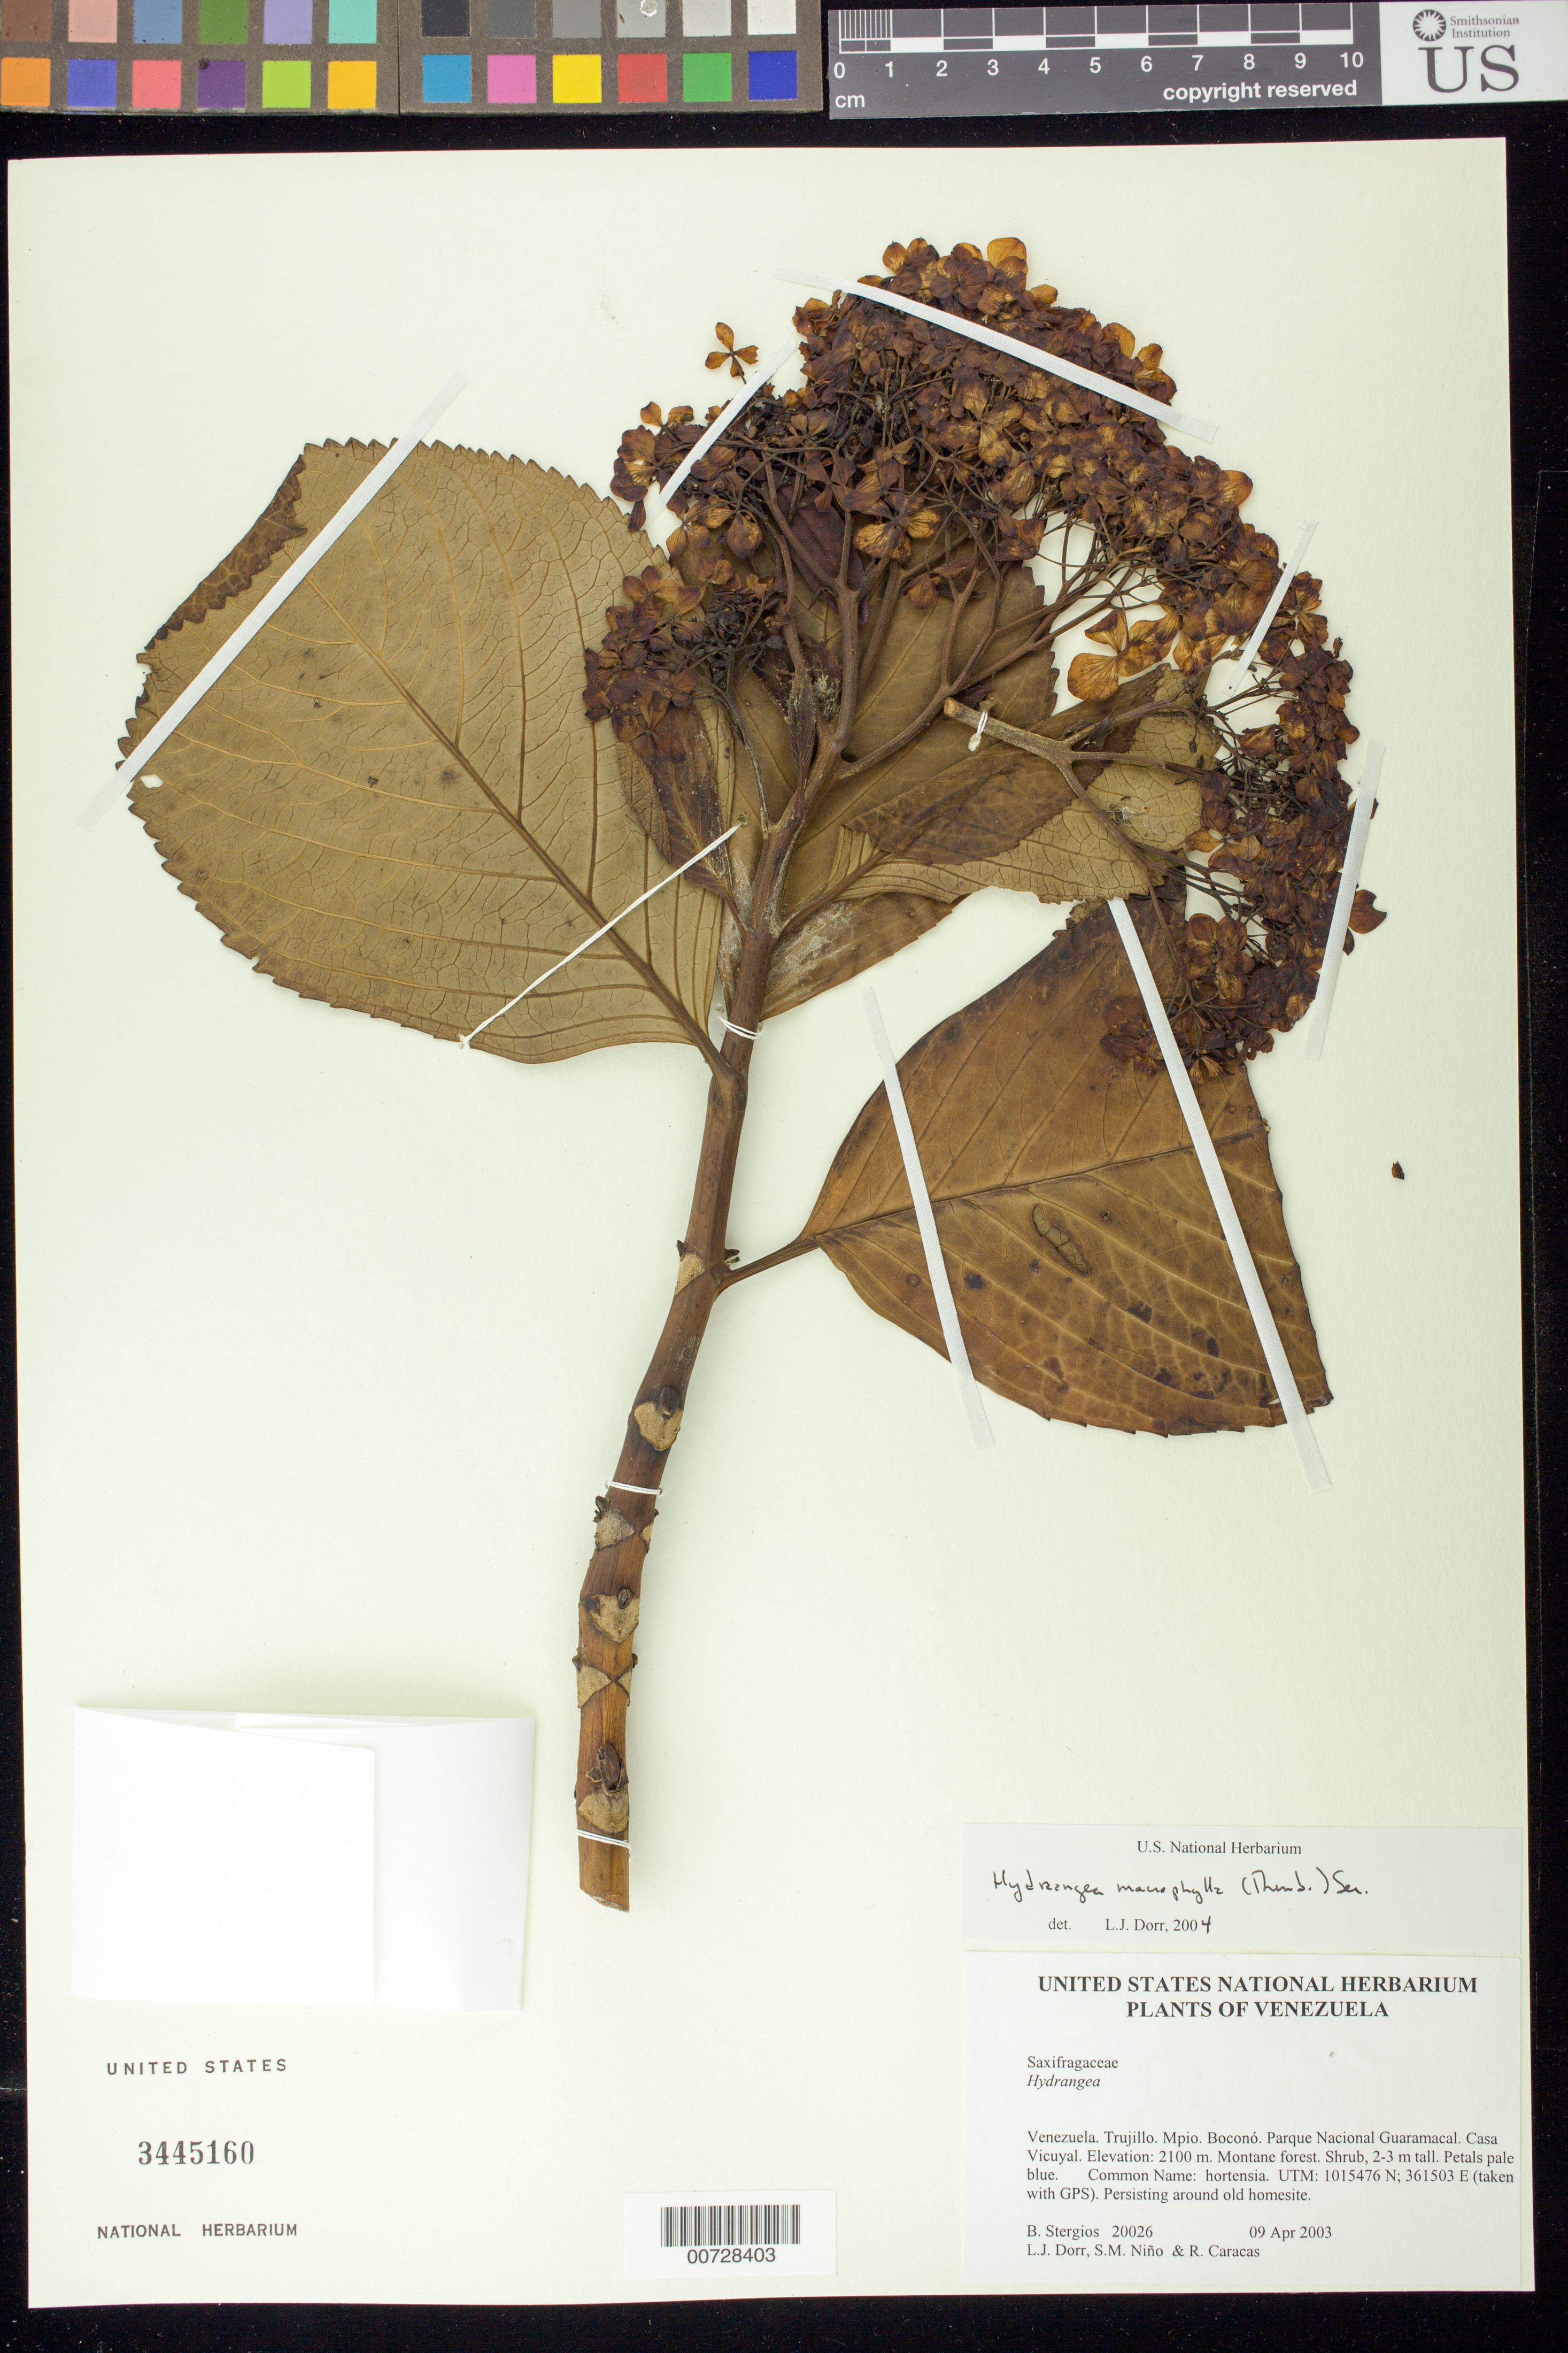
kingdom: Plantae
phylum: Tracheophyta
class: Magnoliopsida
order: Cornales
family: Hydrangeaceae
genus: Hydrangea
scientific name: Hydrangea macrophylla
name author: (Thunb.) Ser.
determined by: Dorr, L. J., (BOT), Smithsonian Institution - National Museum of Natural History (UNITED STATES)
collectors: B. G. Stergios, L. J. Dorr, S. M. Niño & R. Caracas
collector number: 20026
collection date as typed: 09 Apr 2003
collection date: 2003-04-09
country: Venezuela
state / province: Trujillo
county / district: Boconó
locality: Parque Nacional Guaramacal. Casa Vicuyal.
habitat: Montane forest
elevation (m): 2100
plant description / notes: CAS, CTES, MO, NY, PORT, US, VEN; Common name: hortensia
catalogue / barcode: US 3445160